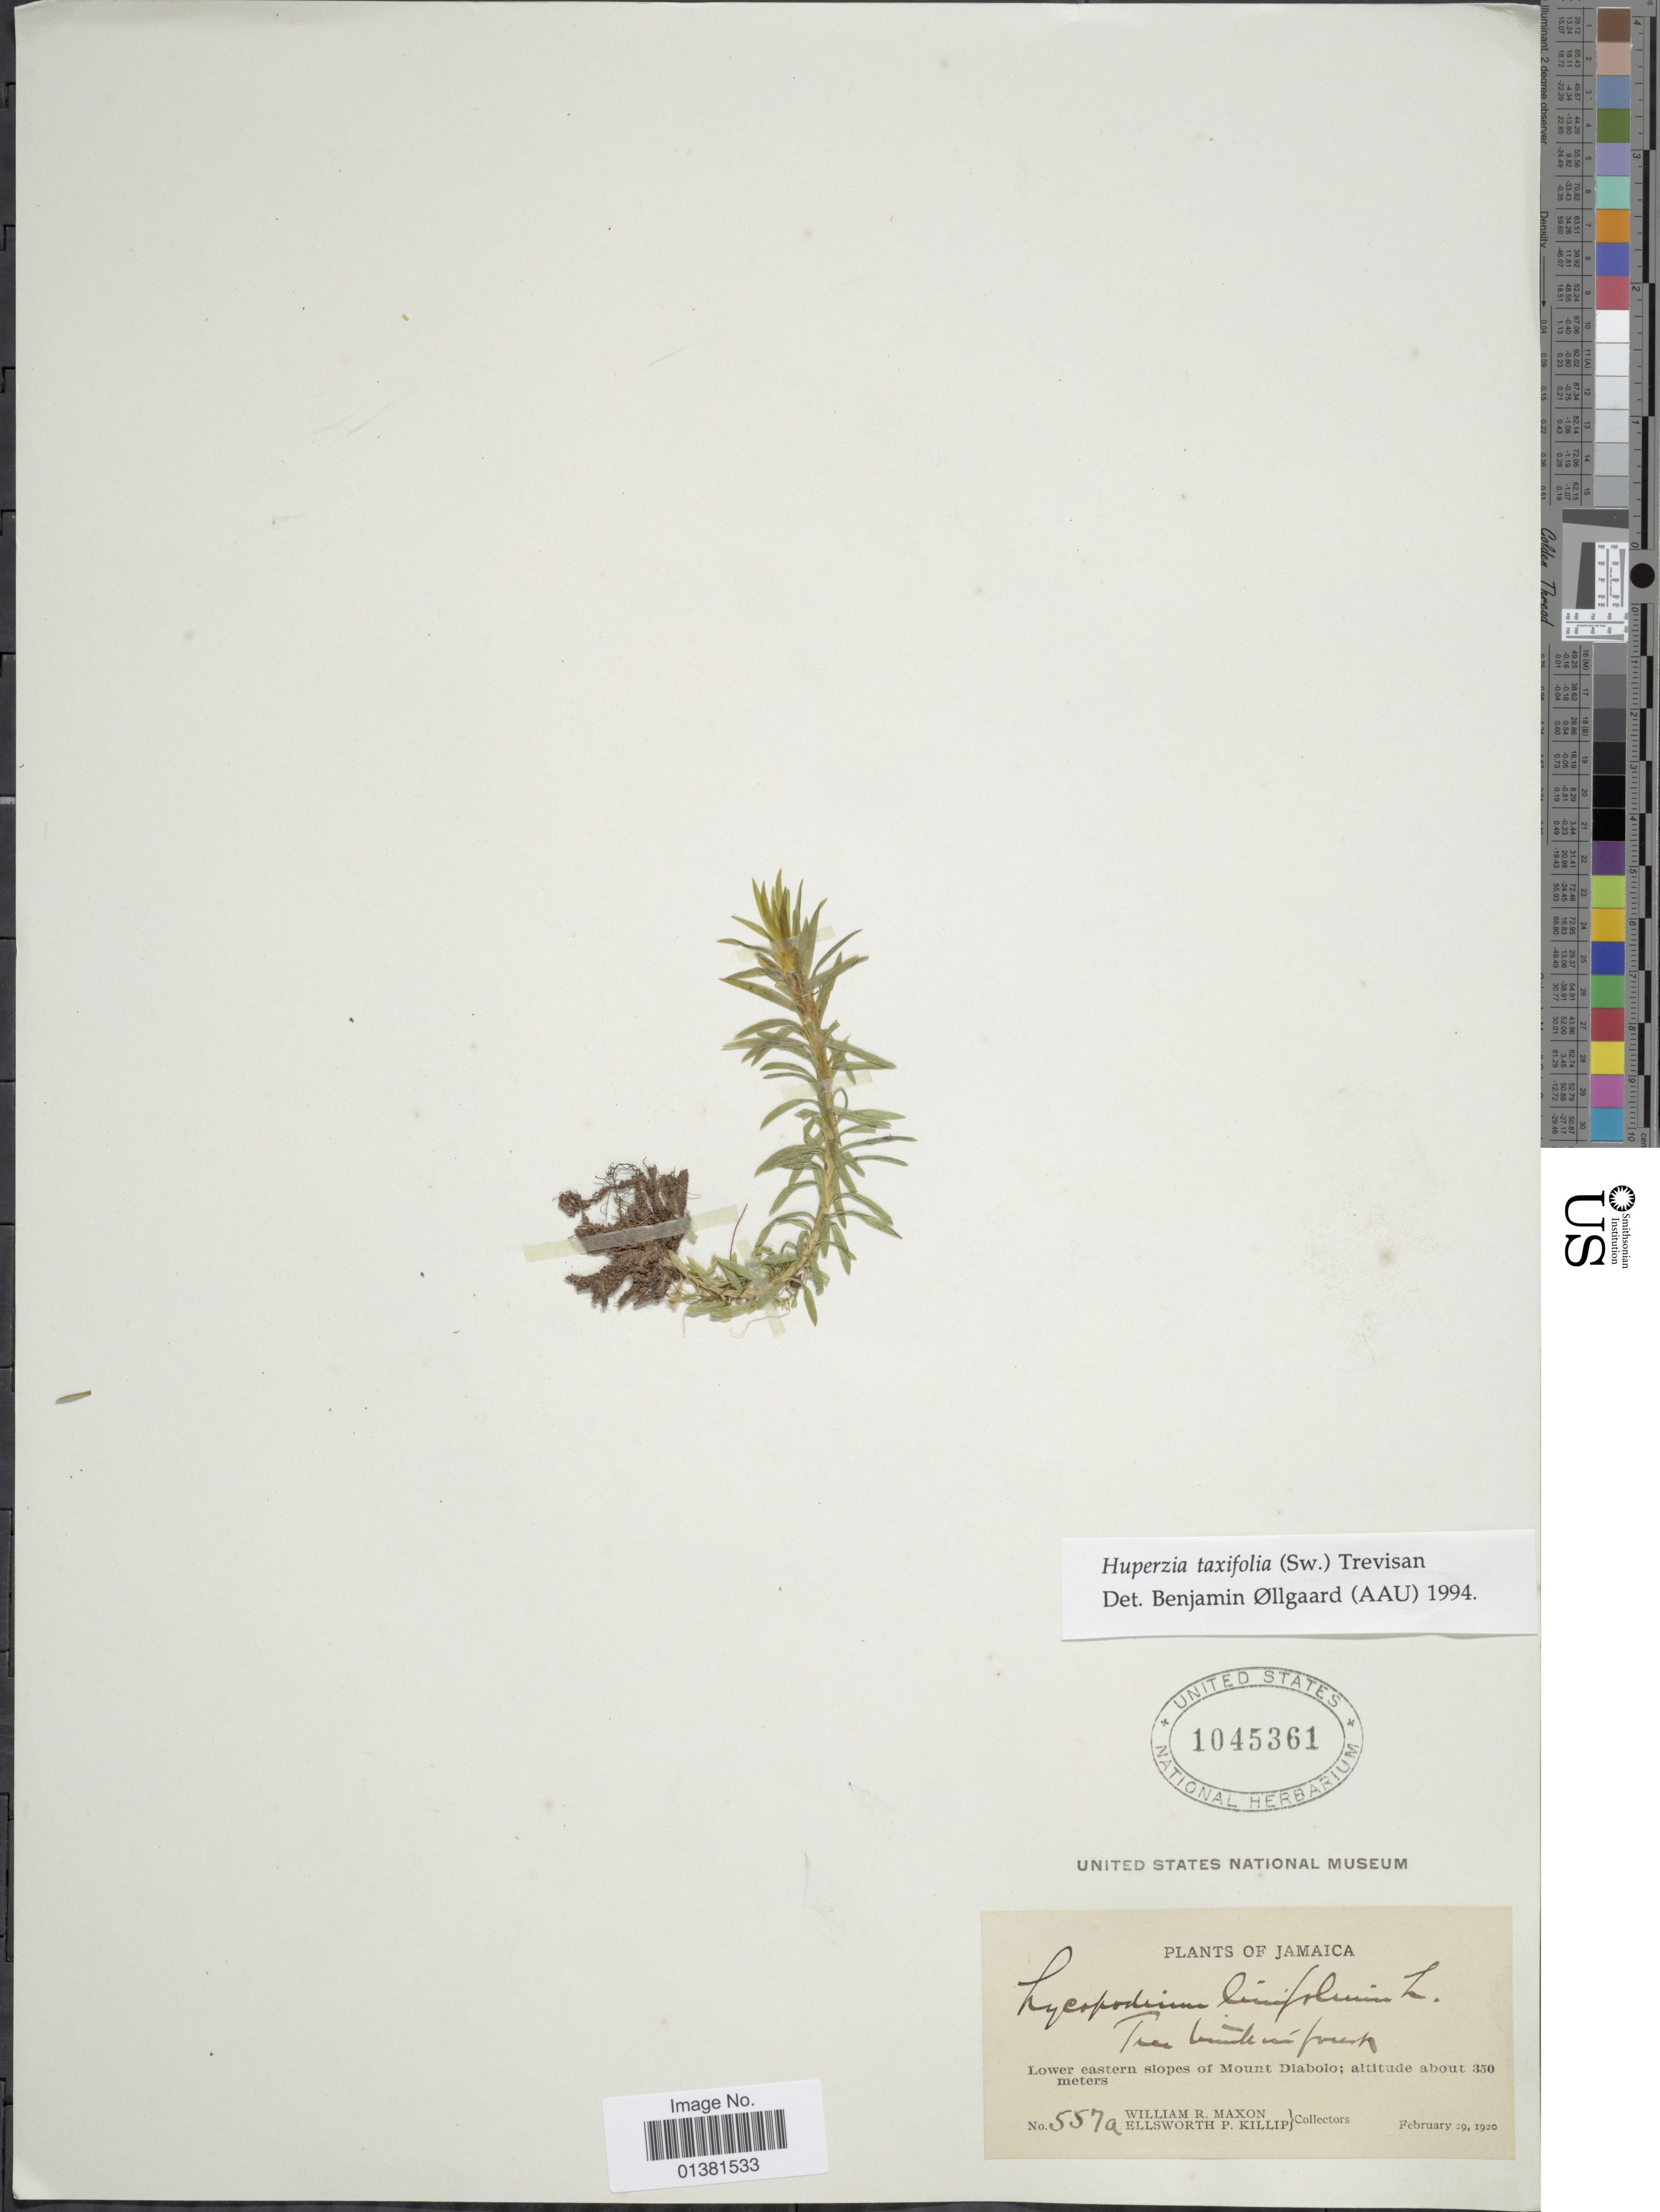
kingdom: Plantae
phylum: Tracheophyta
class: Lycopodiopsida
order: Lycopodiales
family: Lycopodiaceae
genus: Phlegmariurus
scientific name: Phlegmariurus taxifolius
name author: (Sw.) Á. Löve & D. Löve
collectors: W. R. Maxon & E. P. Killip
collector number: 557a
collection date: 1920-02-29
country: Jamaica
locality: Lower eastern slopes of Mount Diabolo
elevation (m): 350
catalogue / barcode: US 1045361